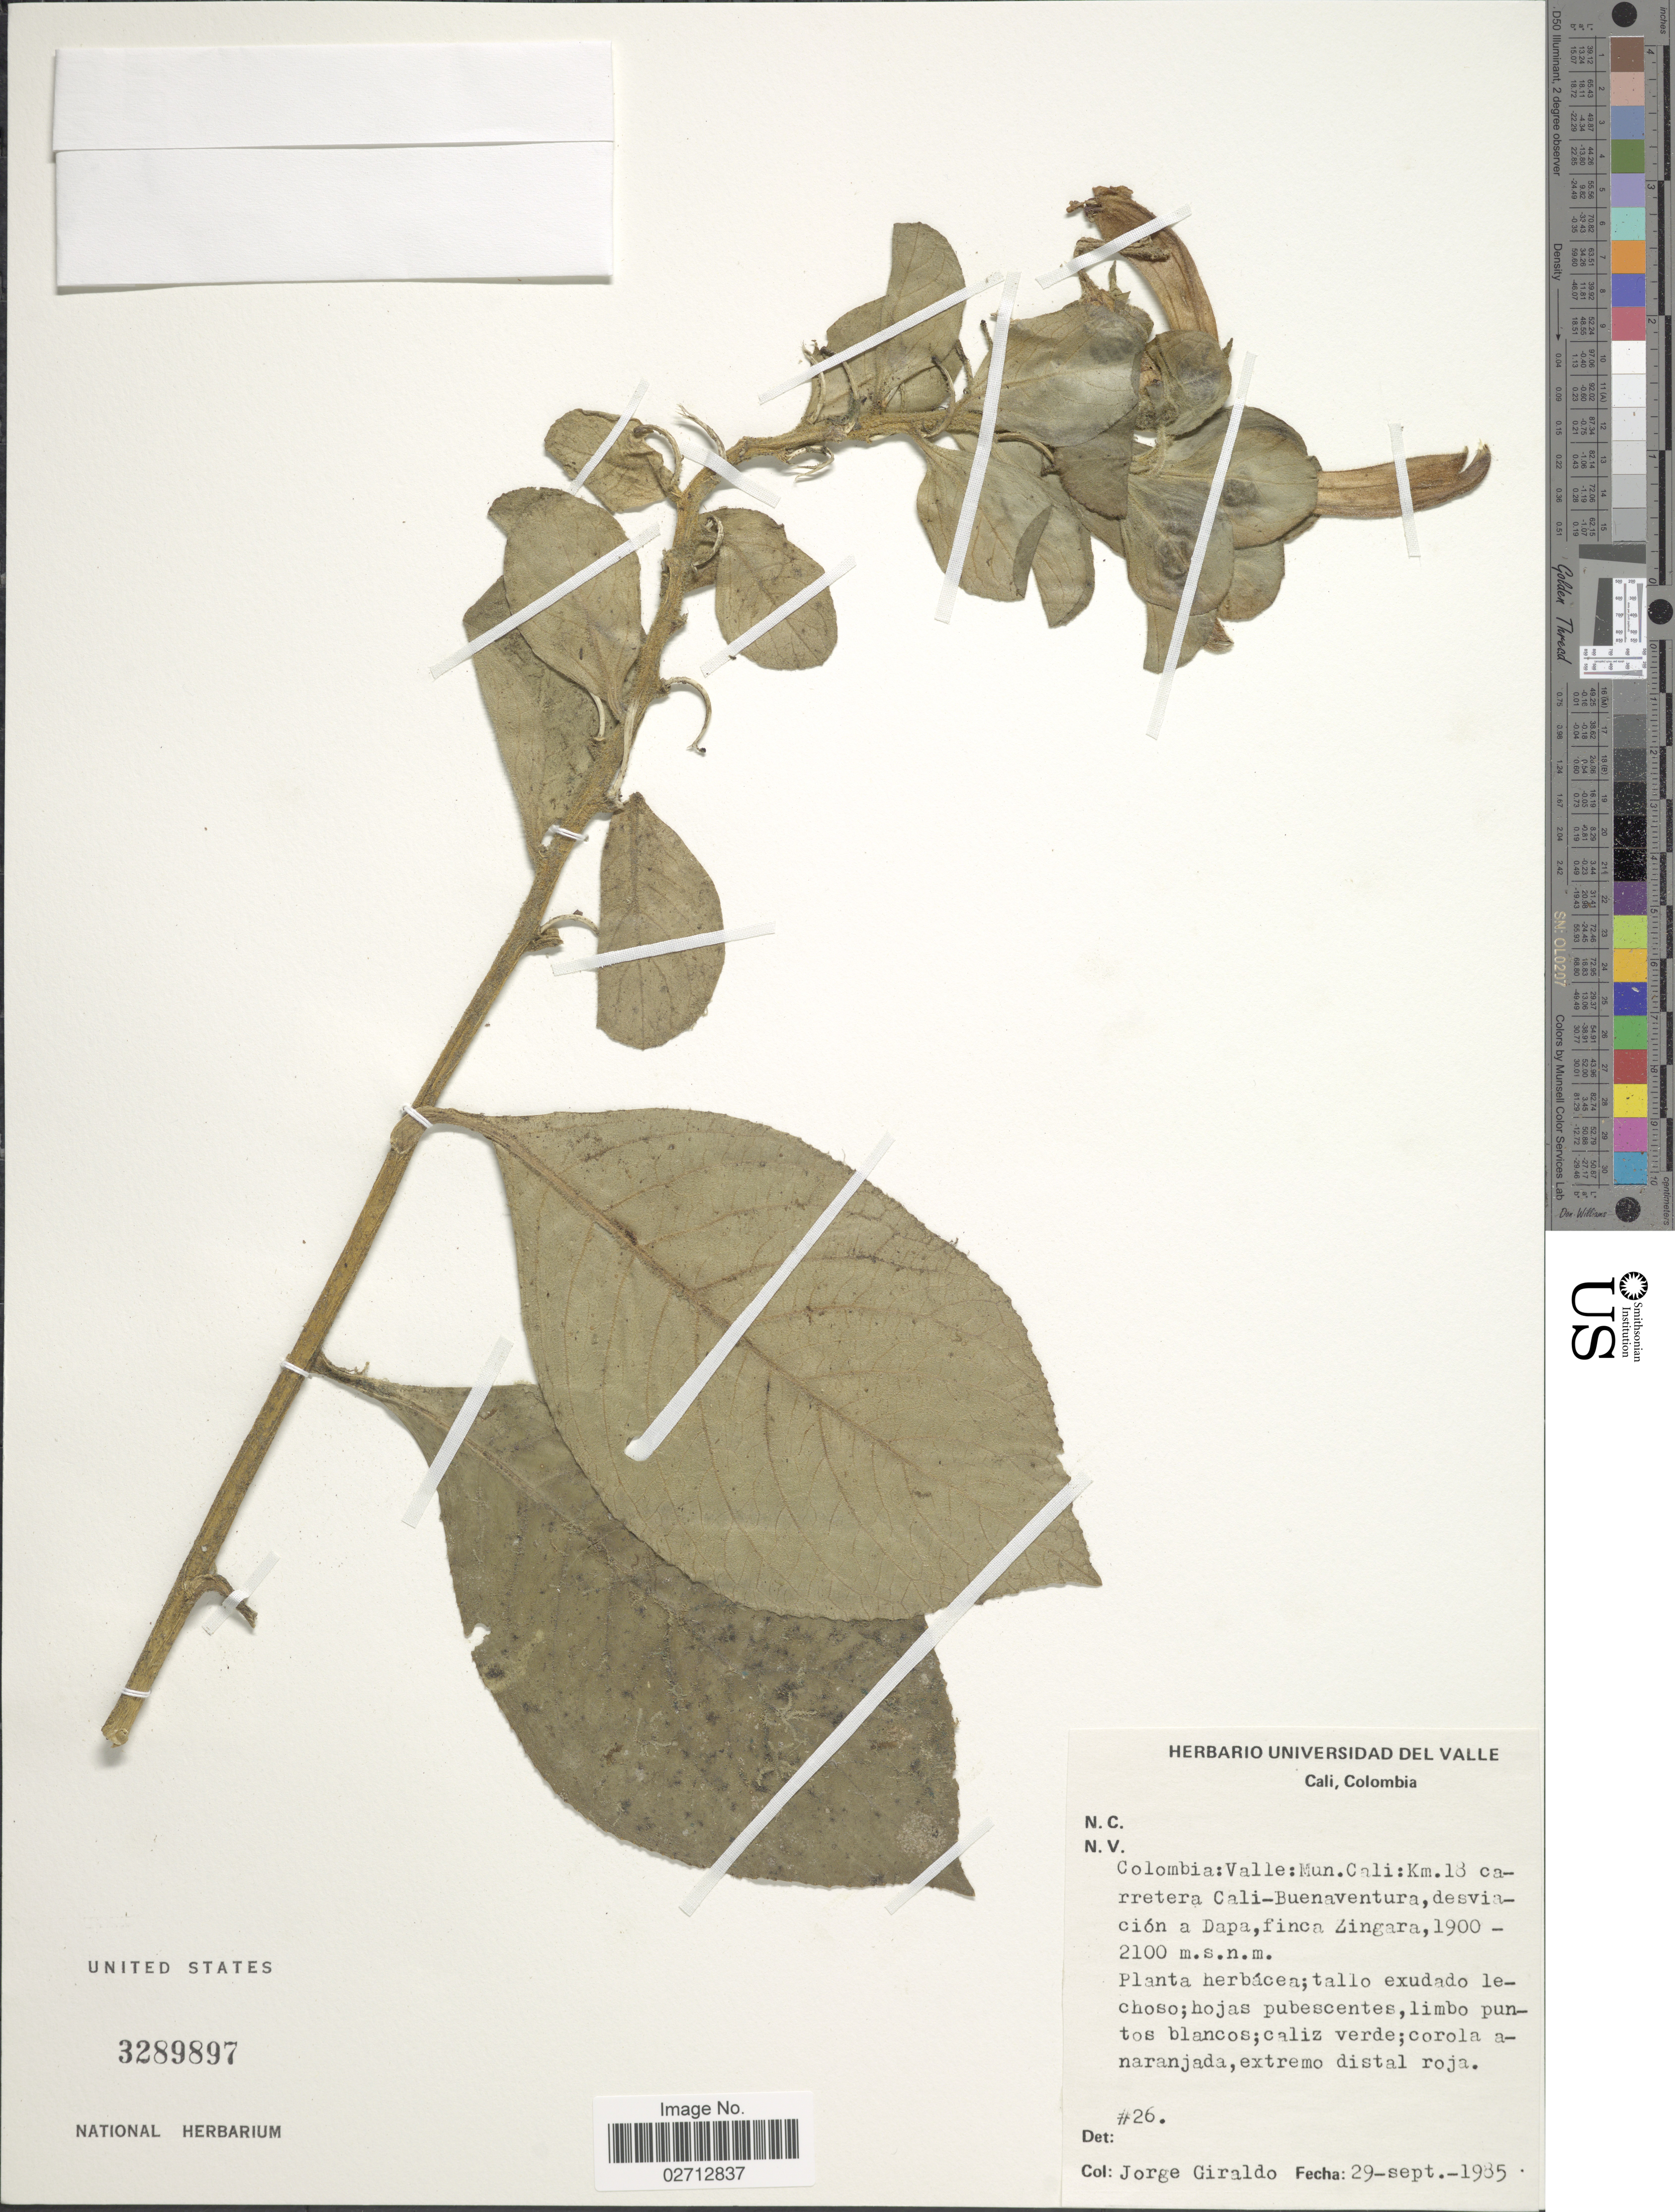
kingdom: Plantae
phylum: Tracheophyta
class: Magnoliopsida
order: Asterales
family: Campanulaceae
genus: Centropogon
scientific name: Centropogon sp.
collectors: J. Giraldo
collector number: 26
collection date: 1985-09-29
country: Colombia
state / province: Valle del Cauca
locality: Valle: Mun. Cali: Km. 18 carretera Cali-Buenaventura, desviacion a Dapa, finca Zingara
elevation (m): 1900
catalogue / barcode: US 3289897